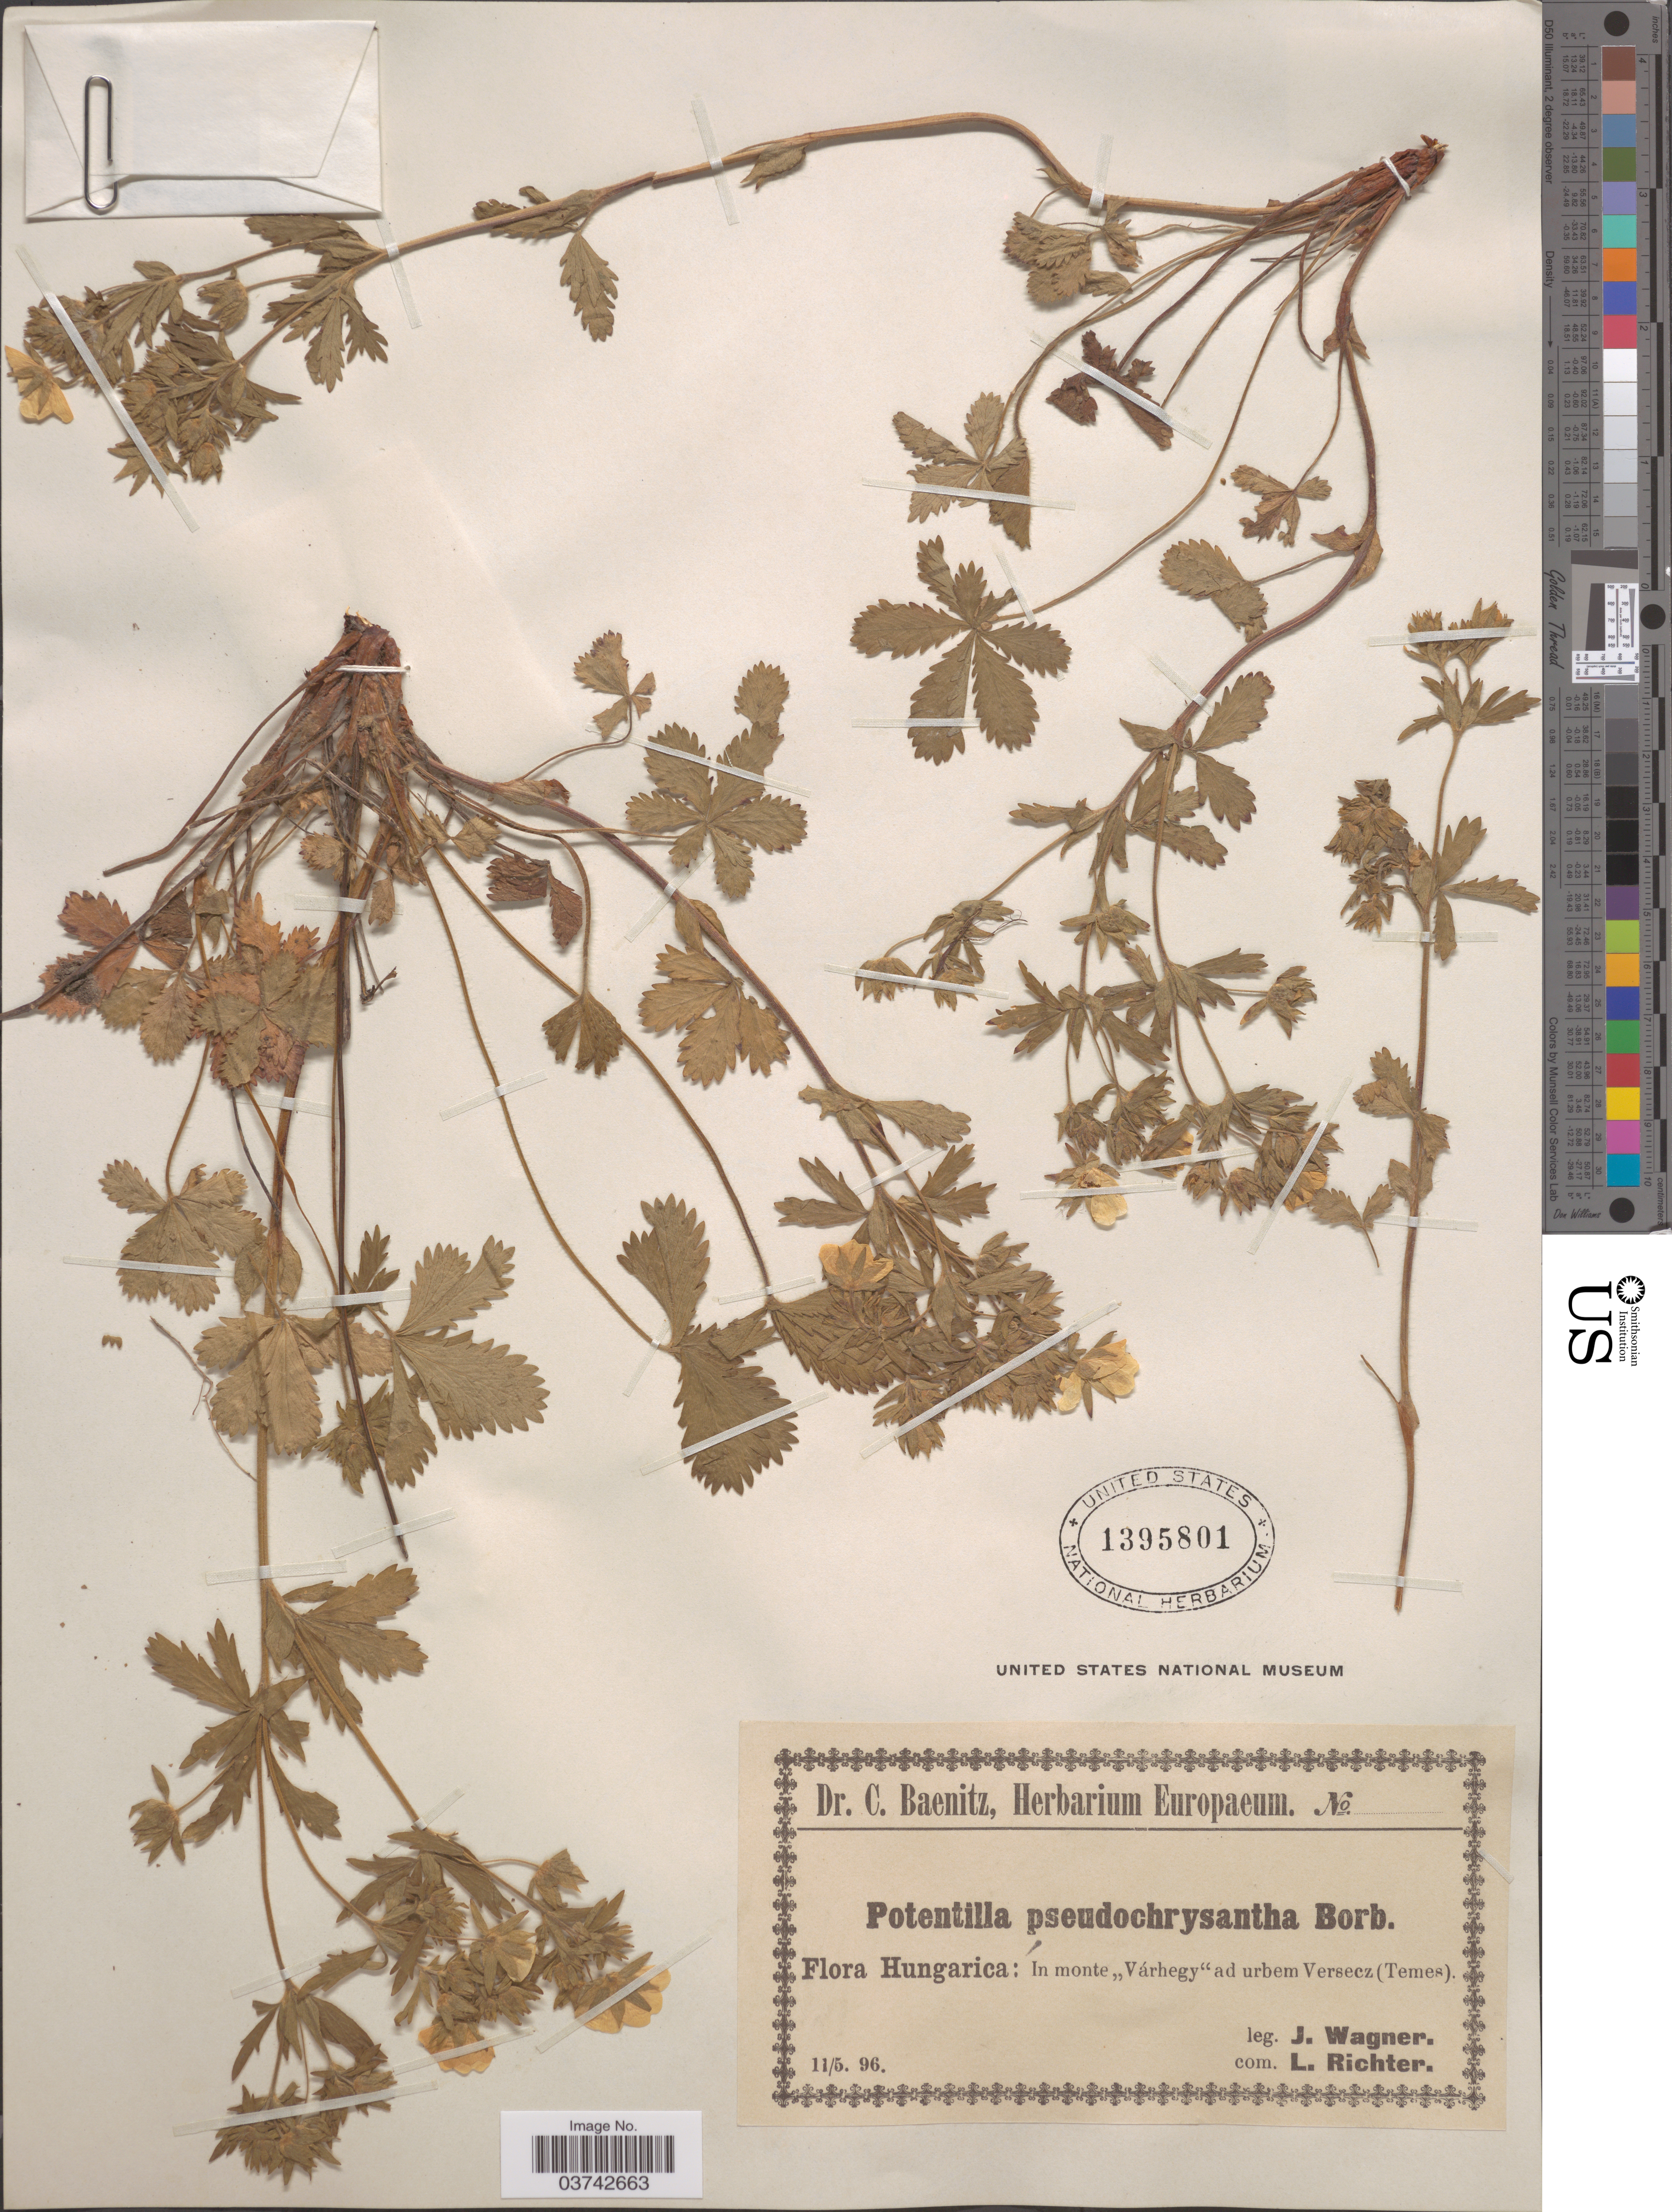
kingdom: Plantae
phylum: Tracheophyta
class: Magnoliopsida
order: Rosales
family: Rosaceae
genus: Potentilla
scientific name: Potentilla pseudochrysantha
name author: Borbás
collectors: J. Wagner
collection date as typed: Transcribed d/m/y: 11/5/96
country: Hungary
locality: Hungarica: In monte "Várhegy" ad urbem Versecz (Temes).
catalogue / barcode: US 1395801